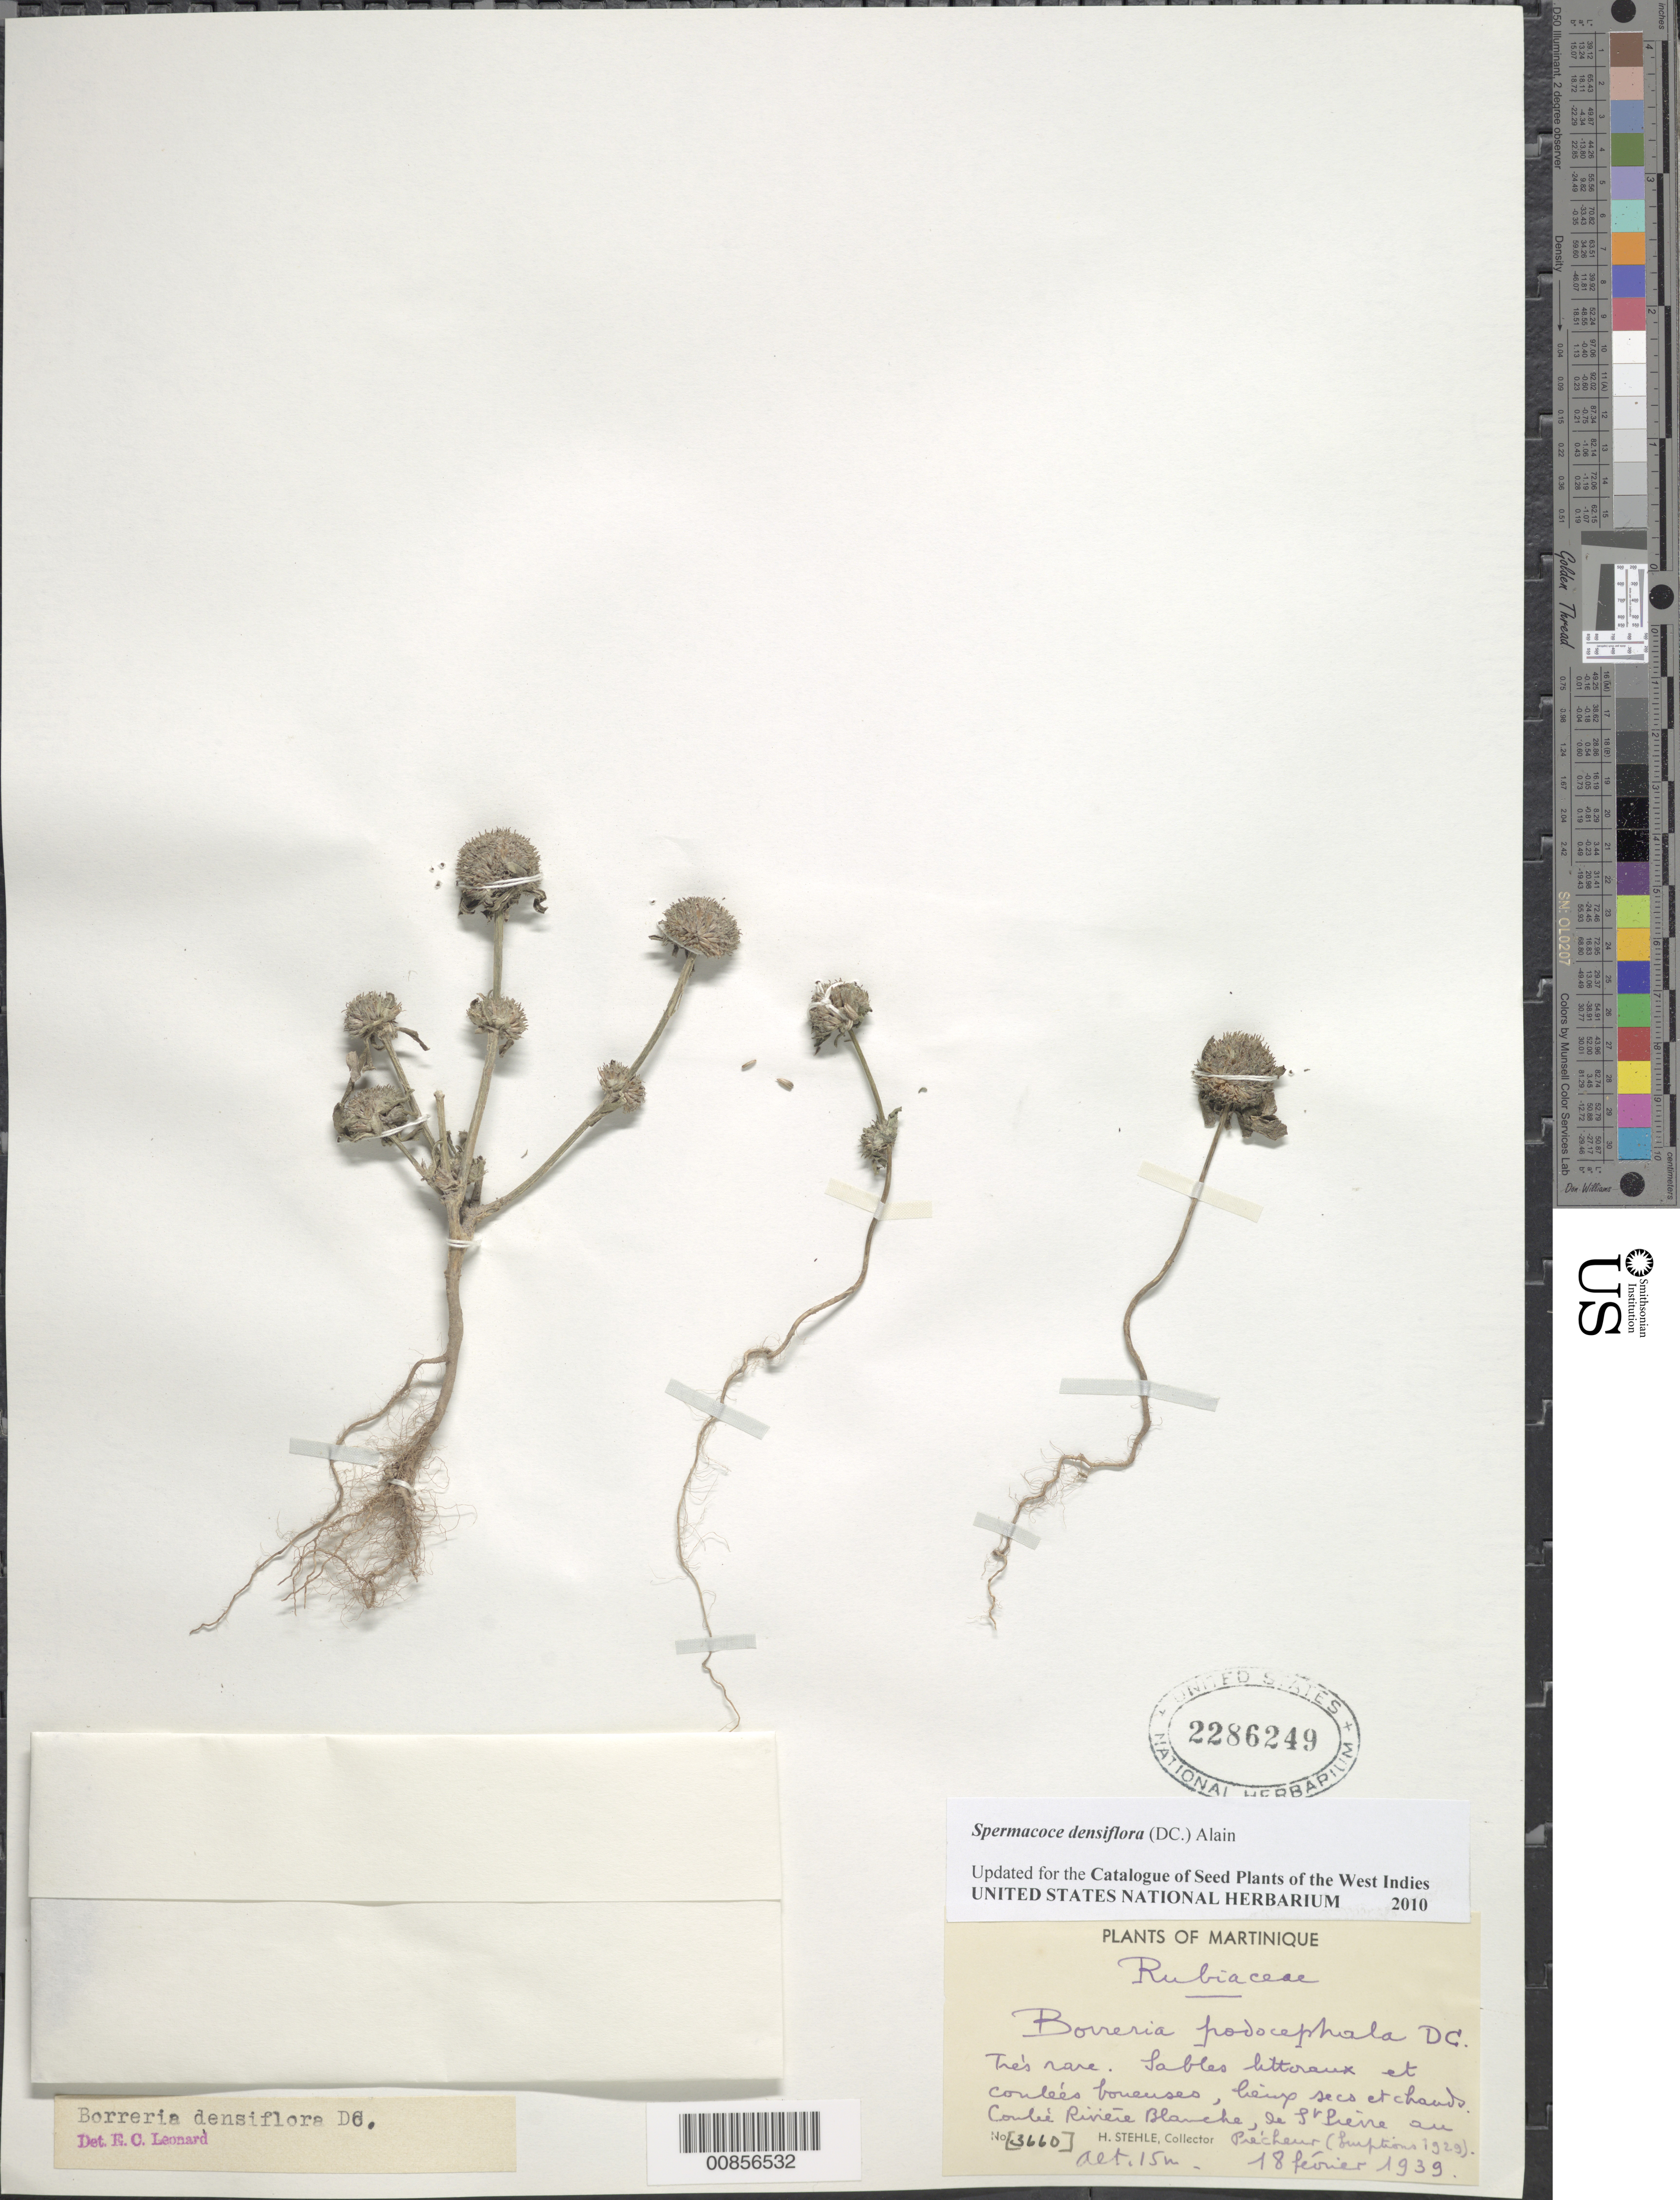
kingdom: Plantae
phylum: Tracheophyta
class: Magnoliopsida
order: Gentianales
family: Rubiaceae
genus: Spermacoce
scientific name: Spermacoce densiflora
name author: (DC.) Alain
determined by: Leonard, Emery C., (US)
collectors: H. Stehlé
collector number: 3660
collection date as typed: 18 Feb 1939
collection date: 1939-02-18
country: Martinique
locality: Couleé Riviére Blanche, de St. Pierre au Précheur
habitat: Sables littoraux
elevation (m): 15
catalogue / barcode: US 2286249